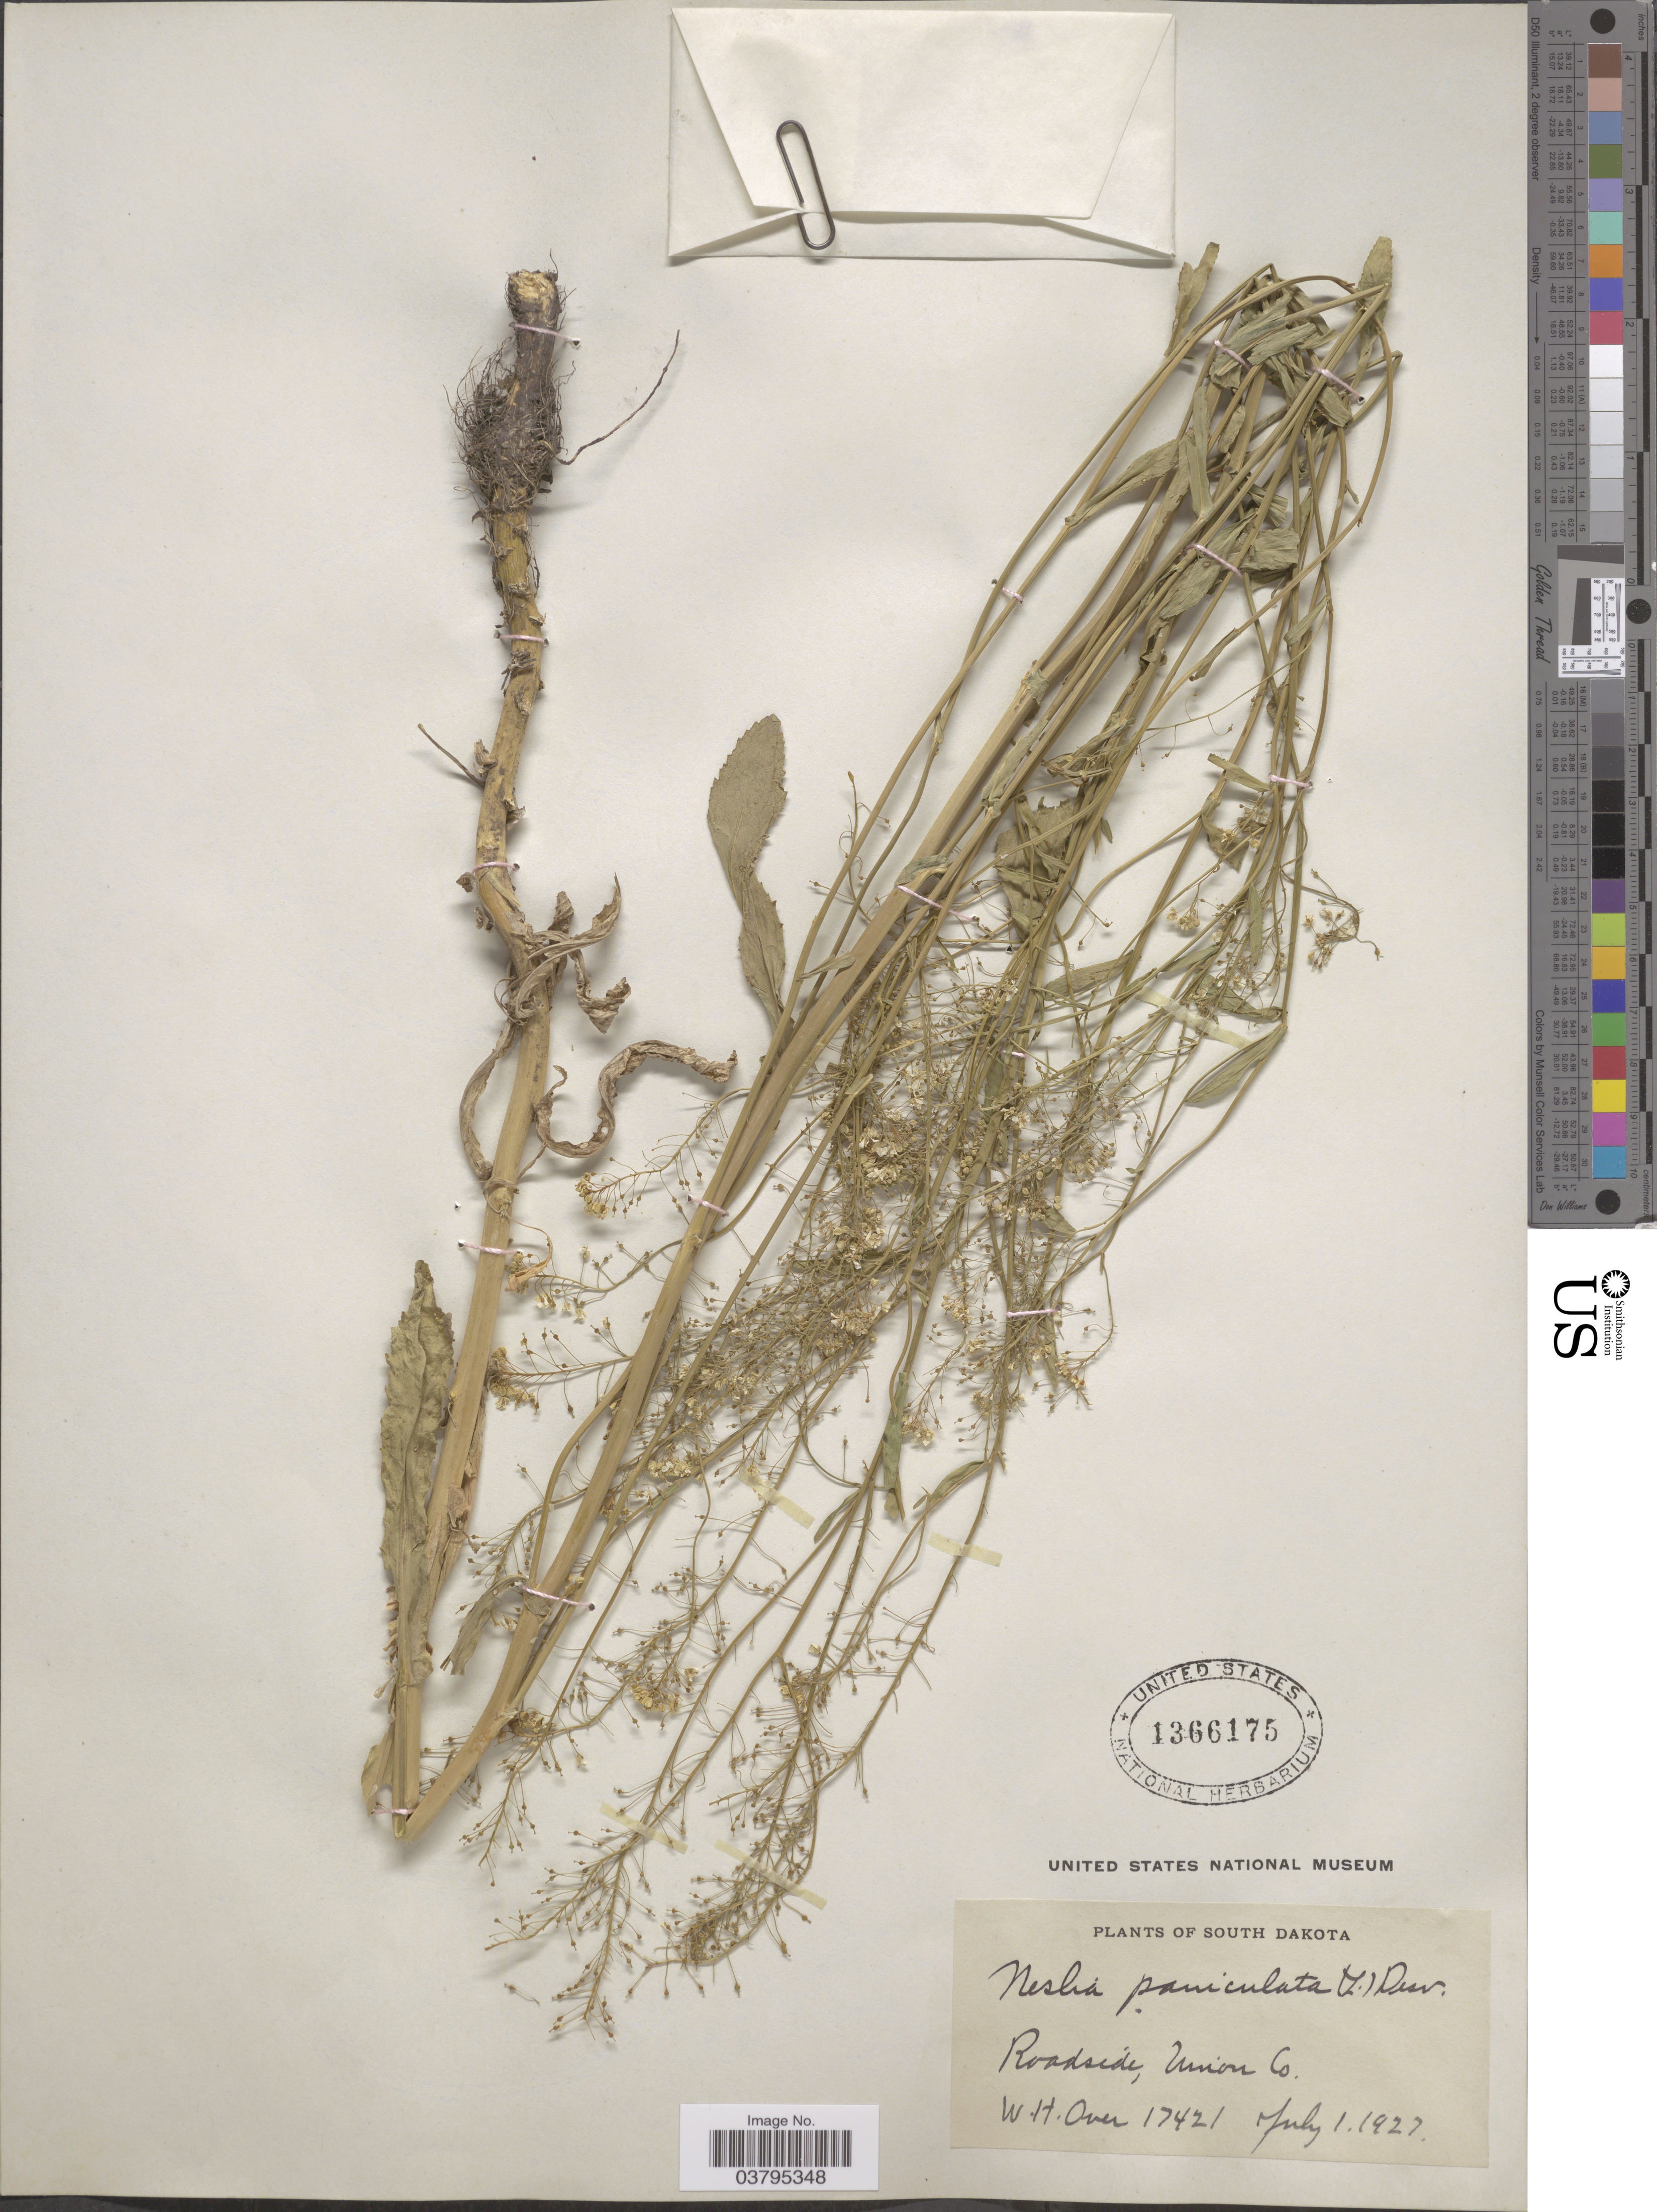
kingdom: Plantae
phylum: Tracheophyta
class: Magnoliopsida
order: Brassicales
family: Brassicaceae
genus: Neslia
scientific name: Neslia paniculata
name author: (L.) Desv.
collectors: W. Over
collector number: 17421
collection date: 1927-07-01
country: United States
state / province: South Dakota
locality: Roadside, Union Co.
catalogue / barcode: US 1366175